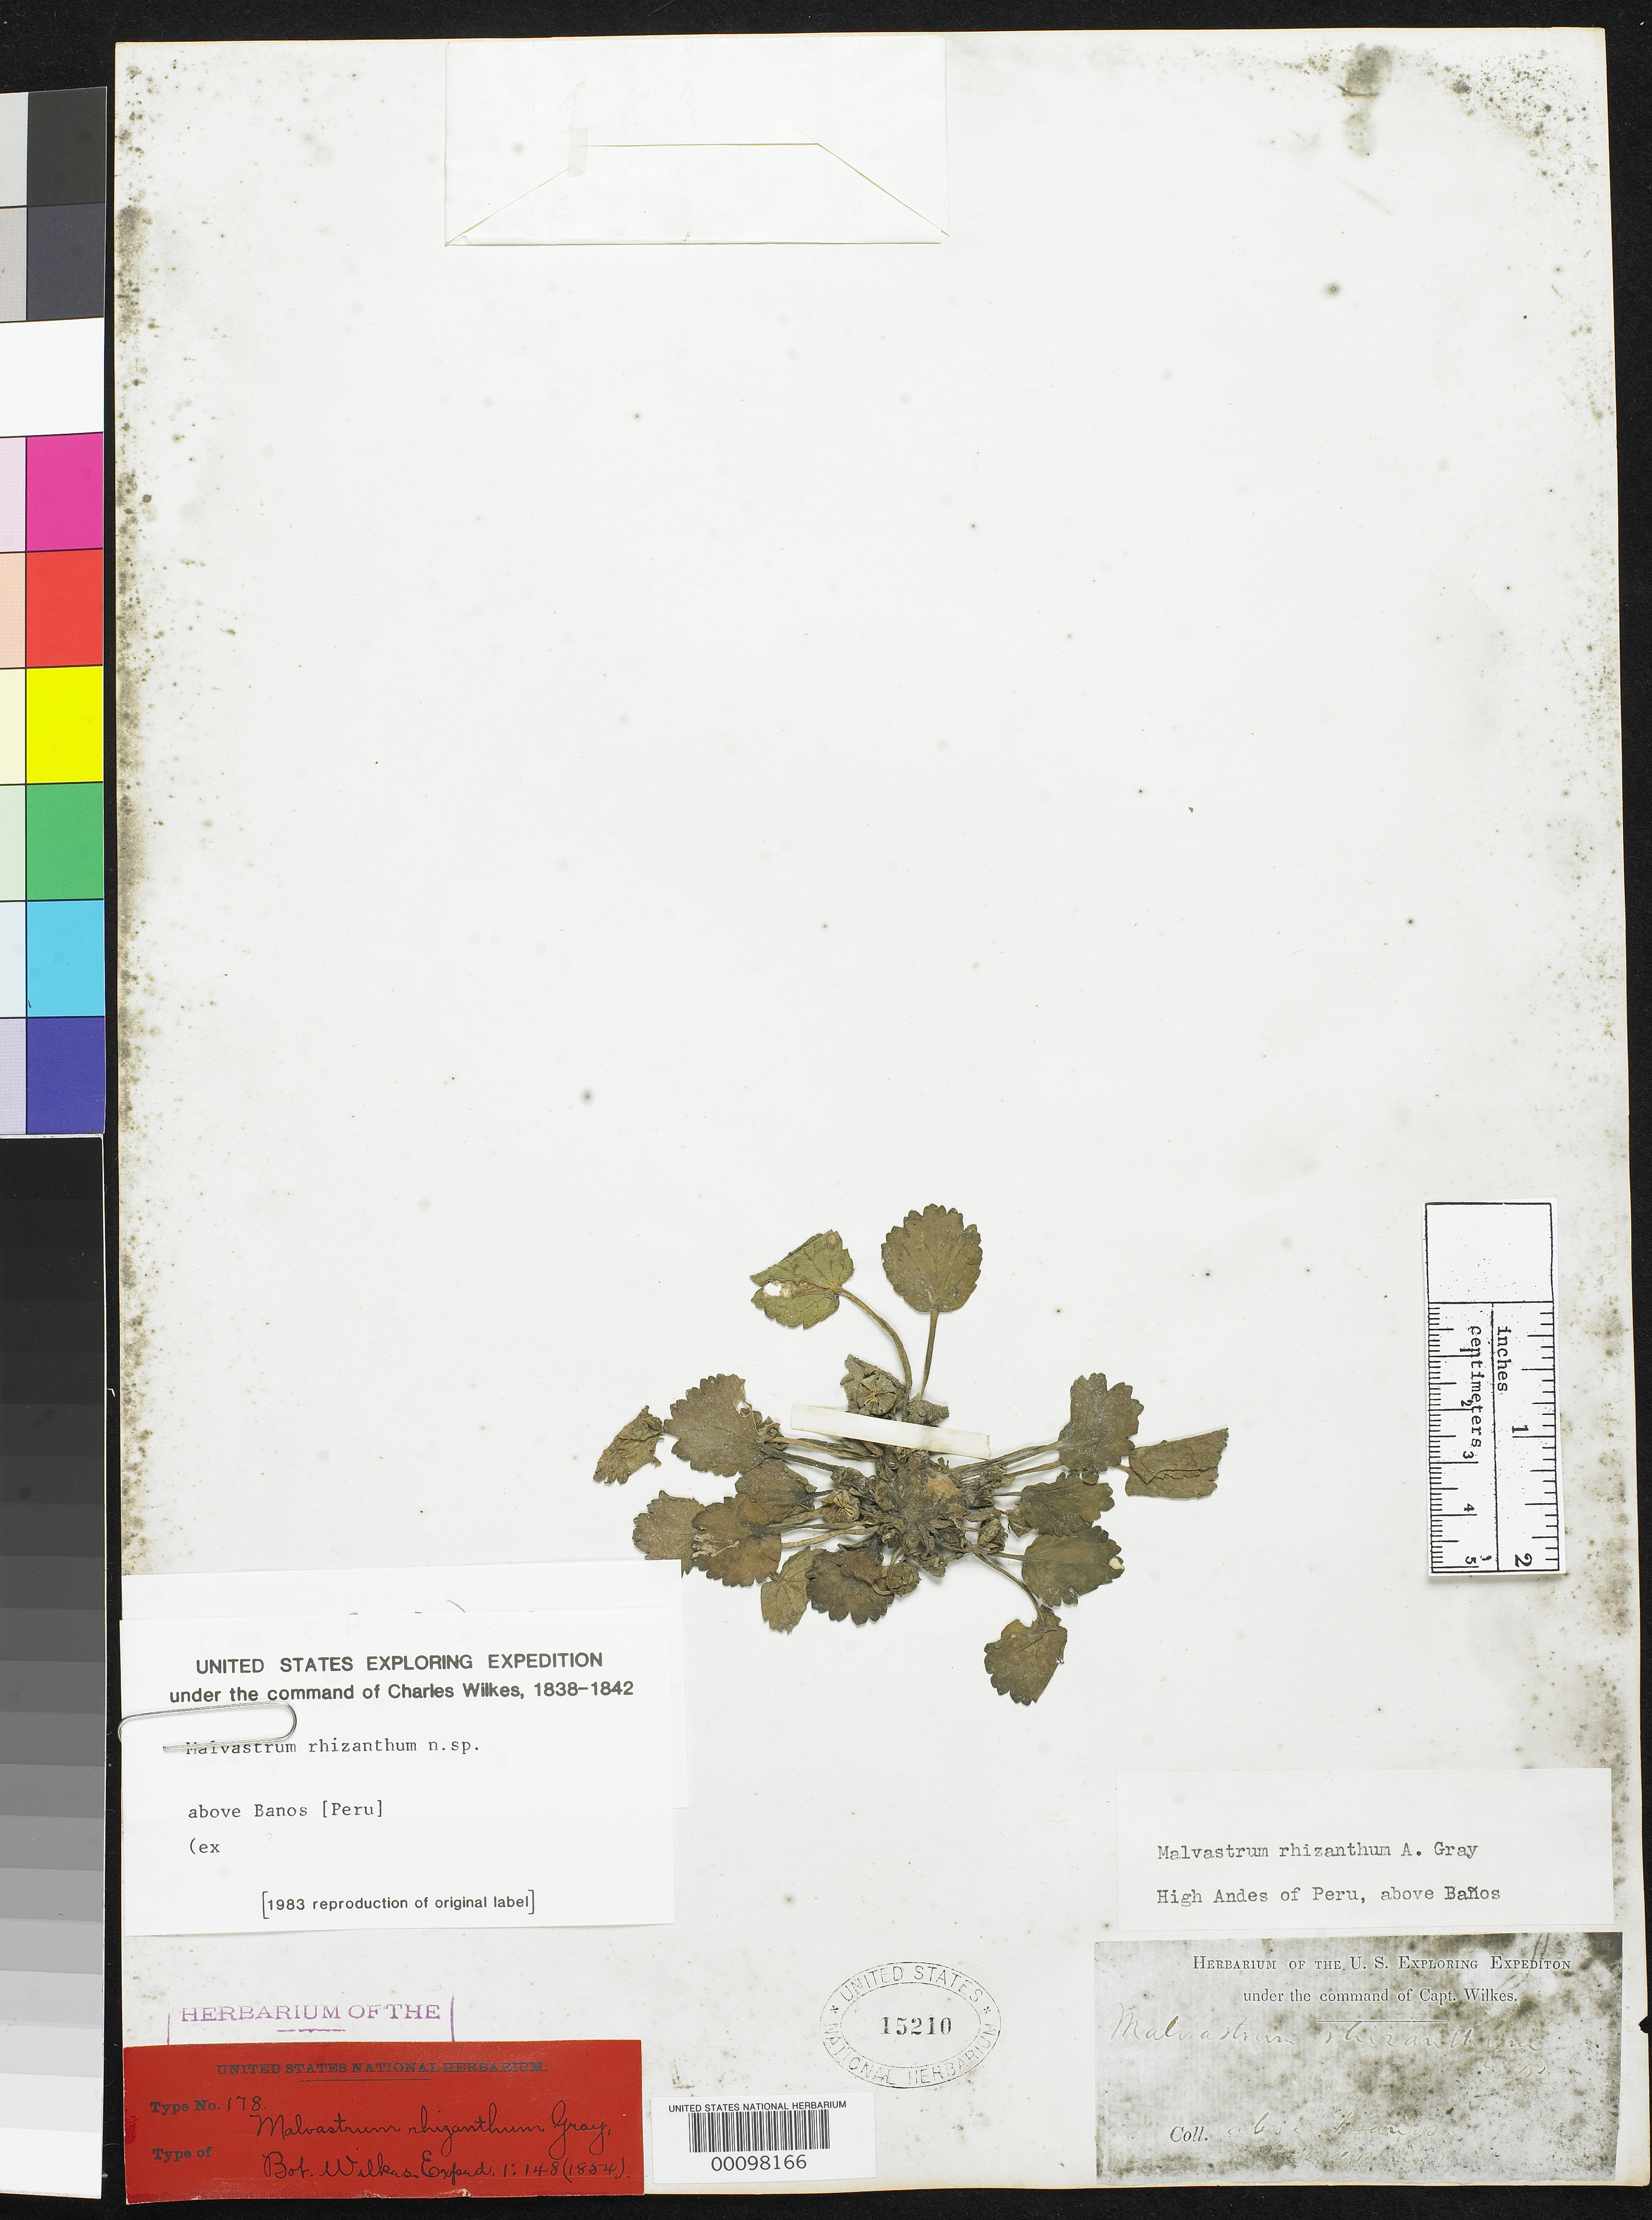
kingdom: Plantae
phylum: Tracheophyta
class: Magnoliopsida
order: Malvales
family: Malvaceae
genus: Malvastrum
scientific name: Malvastrum rhizanthum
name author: A. Gray in Wilkes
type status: Type Collection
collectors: Wilkes Explor. Exped.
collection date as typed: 1838 to -- --- 1842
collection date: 1838/1842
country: Peru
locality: Andes, above Baños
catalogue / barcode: US 15210